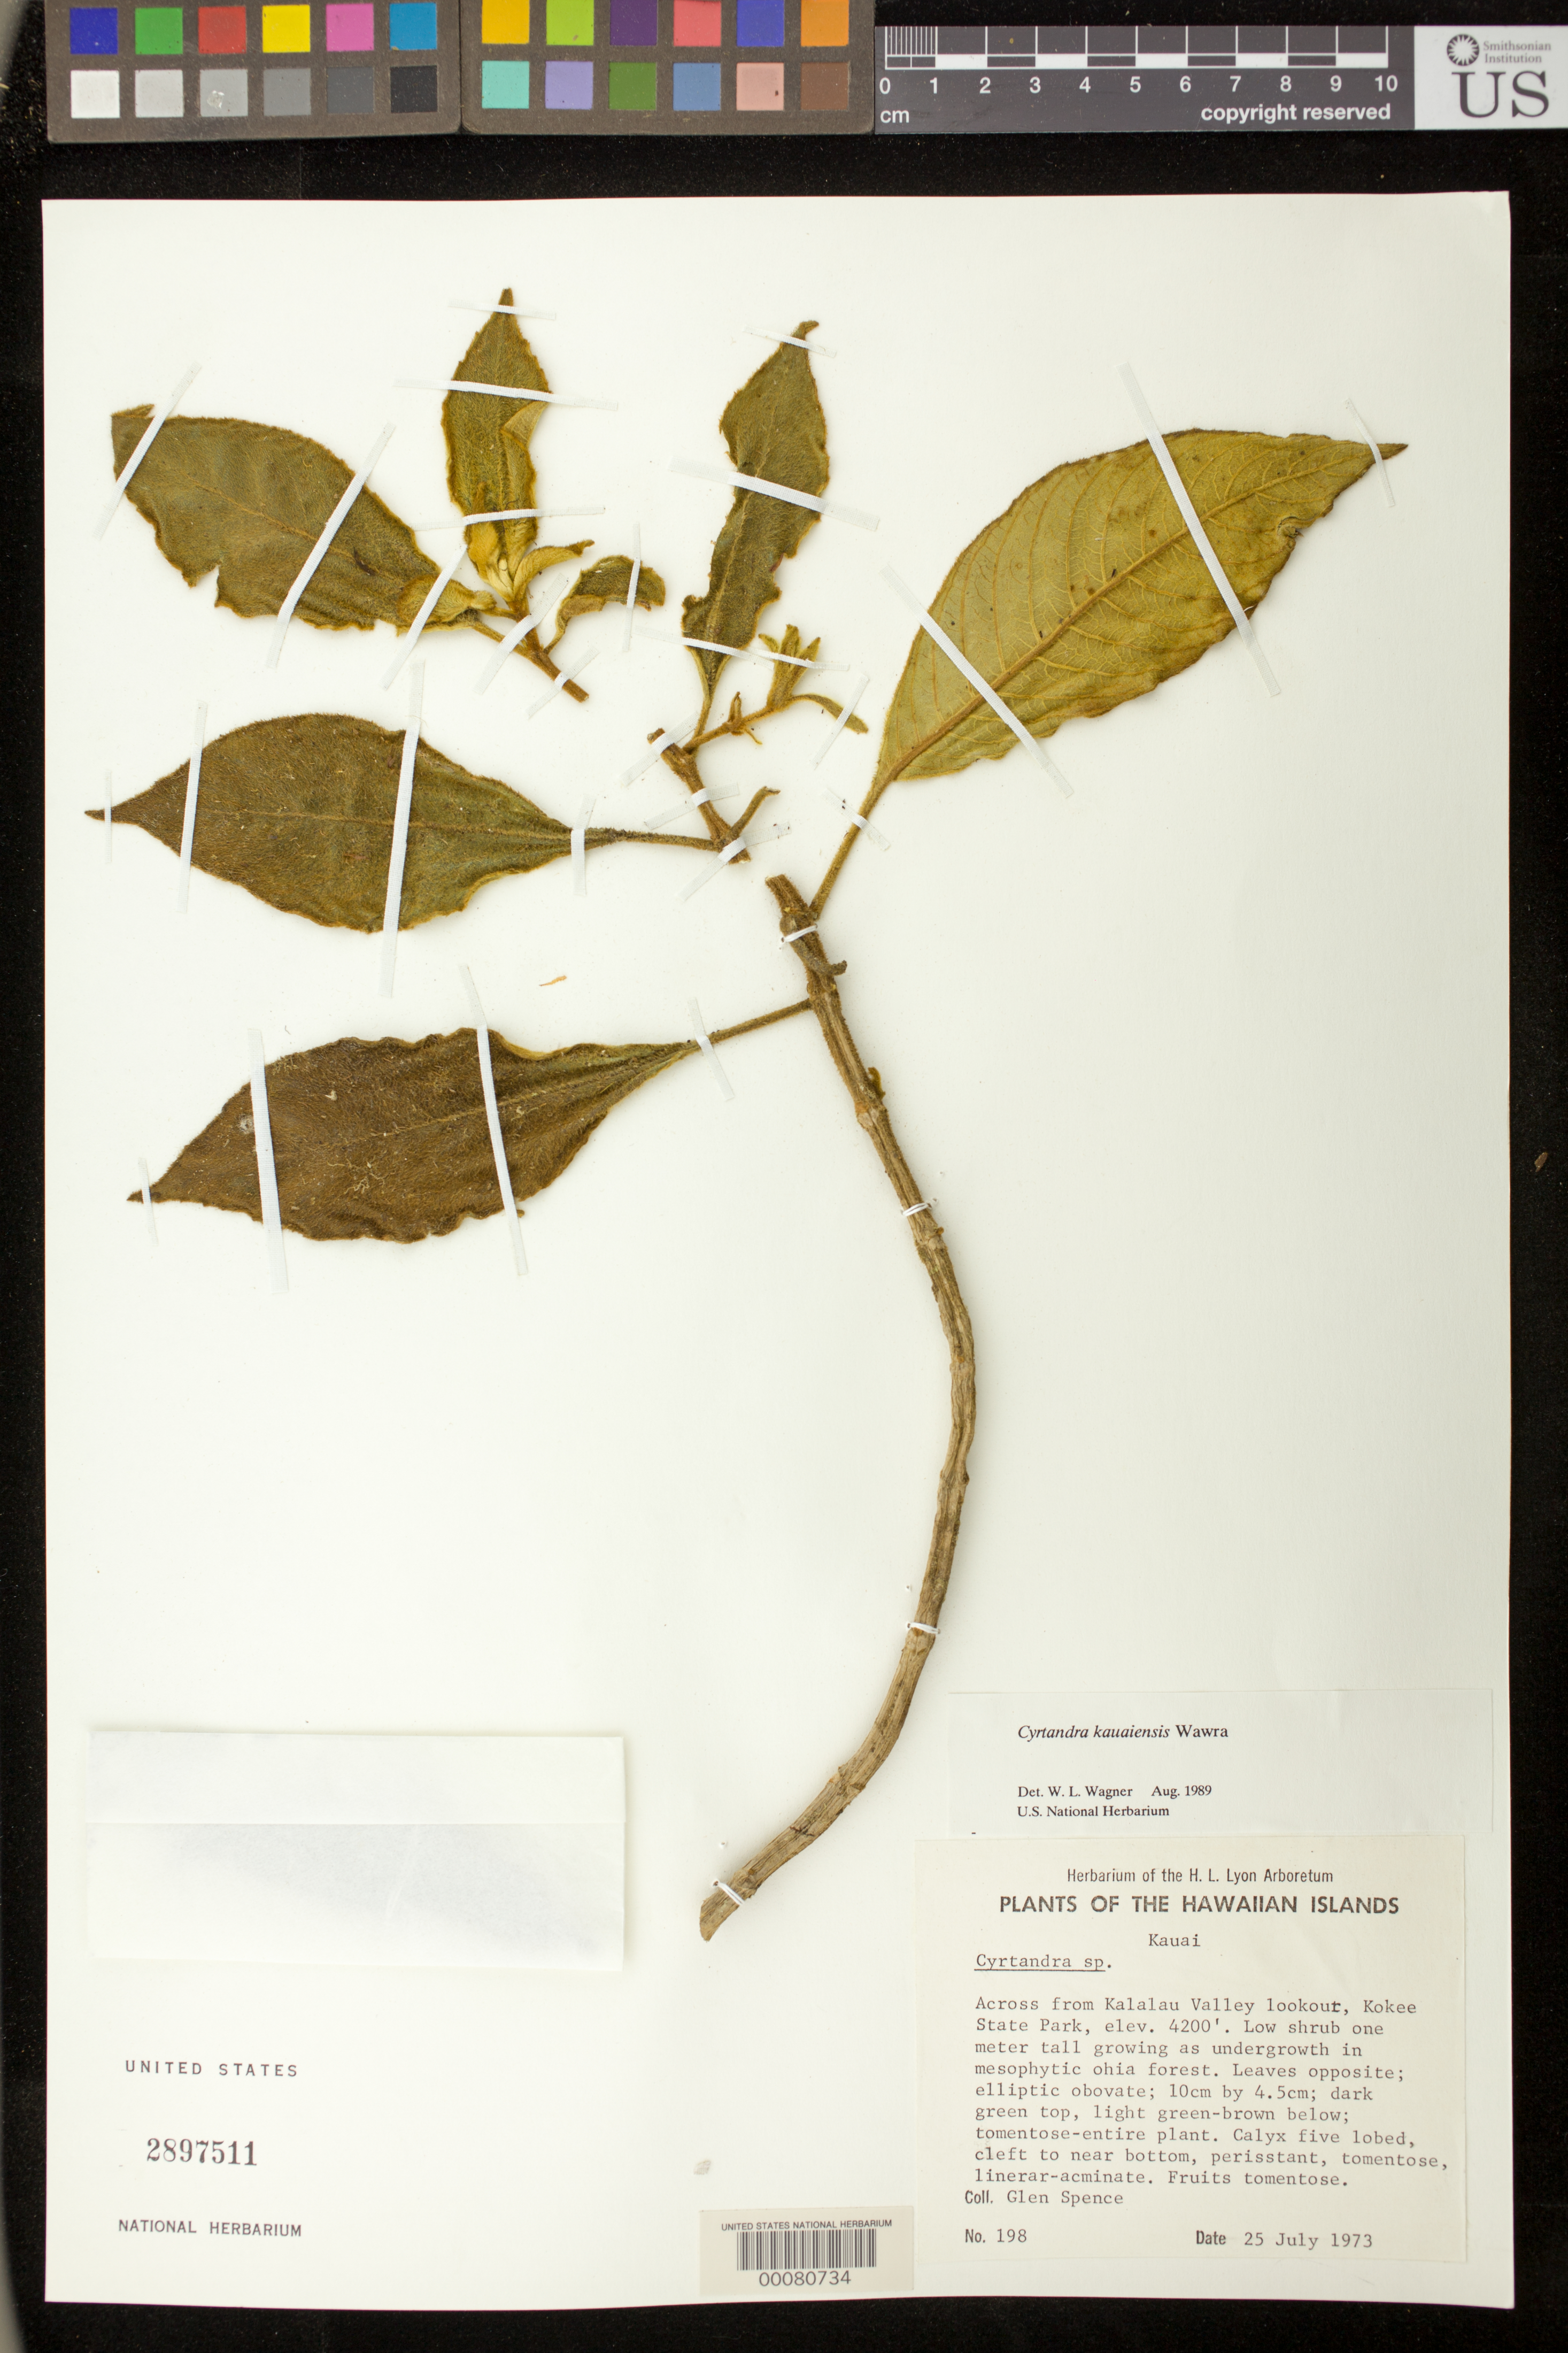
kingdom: Plantae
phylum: Tracheophyta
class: Magnoliopsida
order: Lamiales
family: Gesneriaceae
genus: Cyrtandra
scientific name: Cyrtandra kauaiensis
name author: Wawra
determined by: Wagner, W. L., (BOT), Smithsonian Institution - National Museum of Natural History (UNITED STATES)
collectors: G. Spence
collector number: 198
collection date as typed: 25 Jul 1973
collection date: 1973-07-25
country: United States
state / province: Hawaii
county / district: Kauai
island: Kaua'i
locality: Across from Kalalau valley lookout, Kokee state park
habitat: Growing as undergrowth in mesophytic ohia forest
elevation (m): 1280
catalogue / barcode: US 2897511